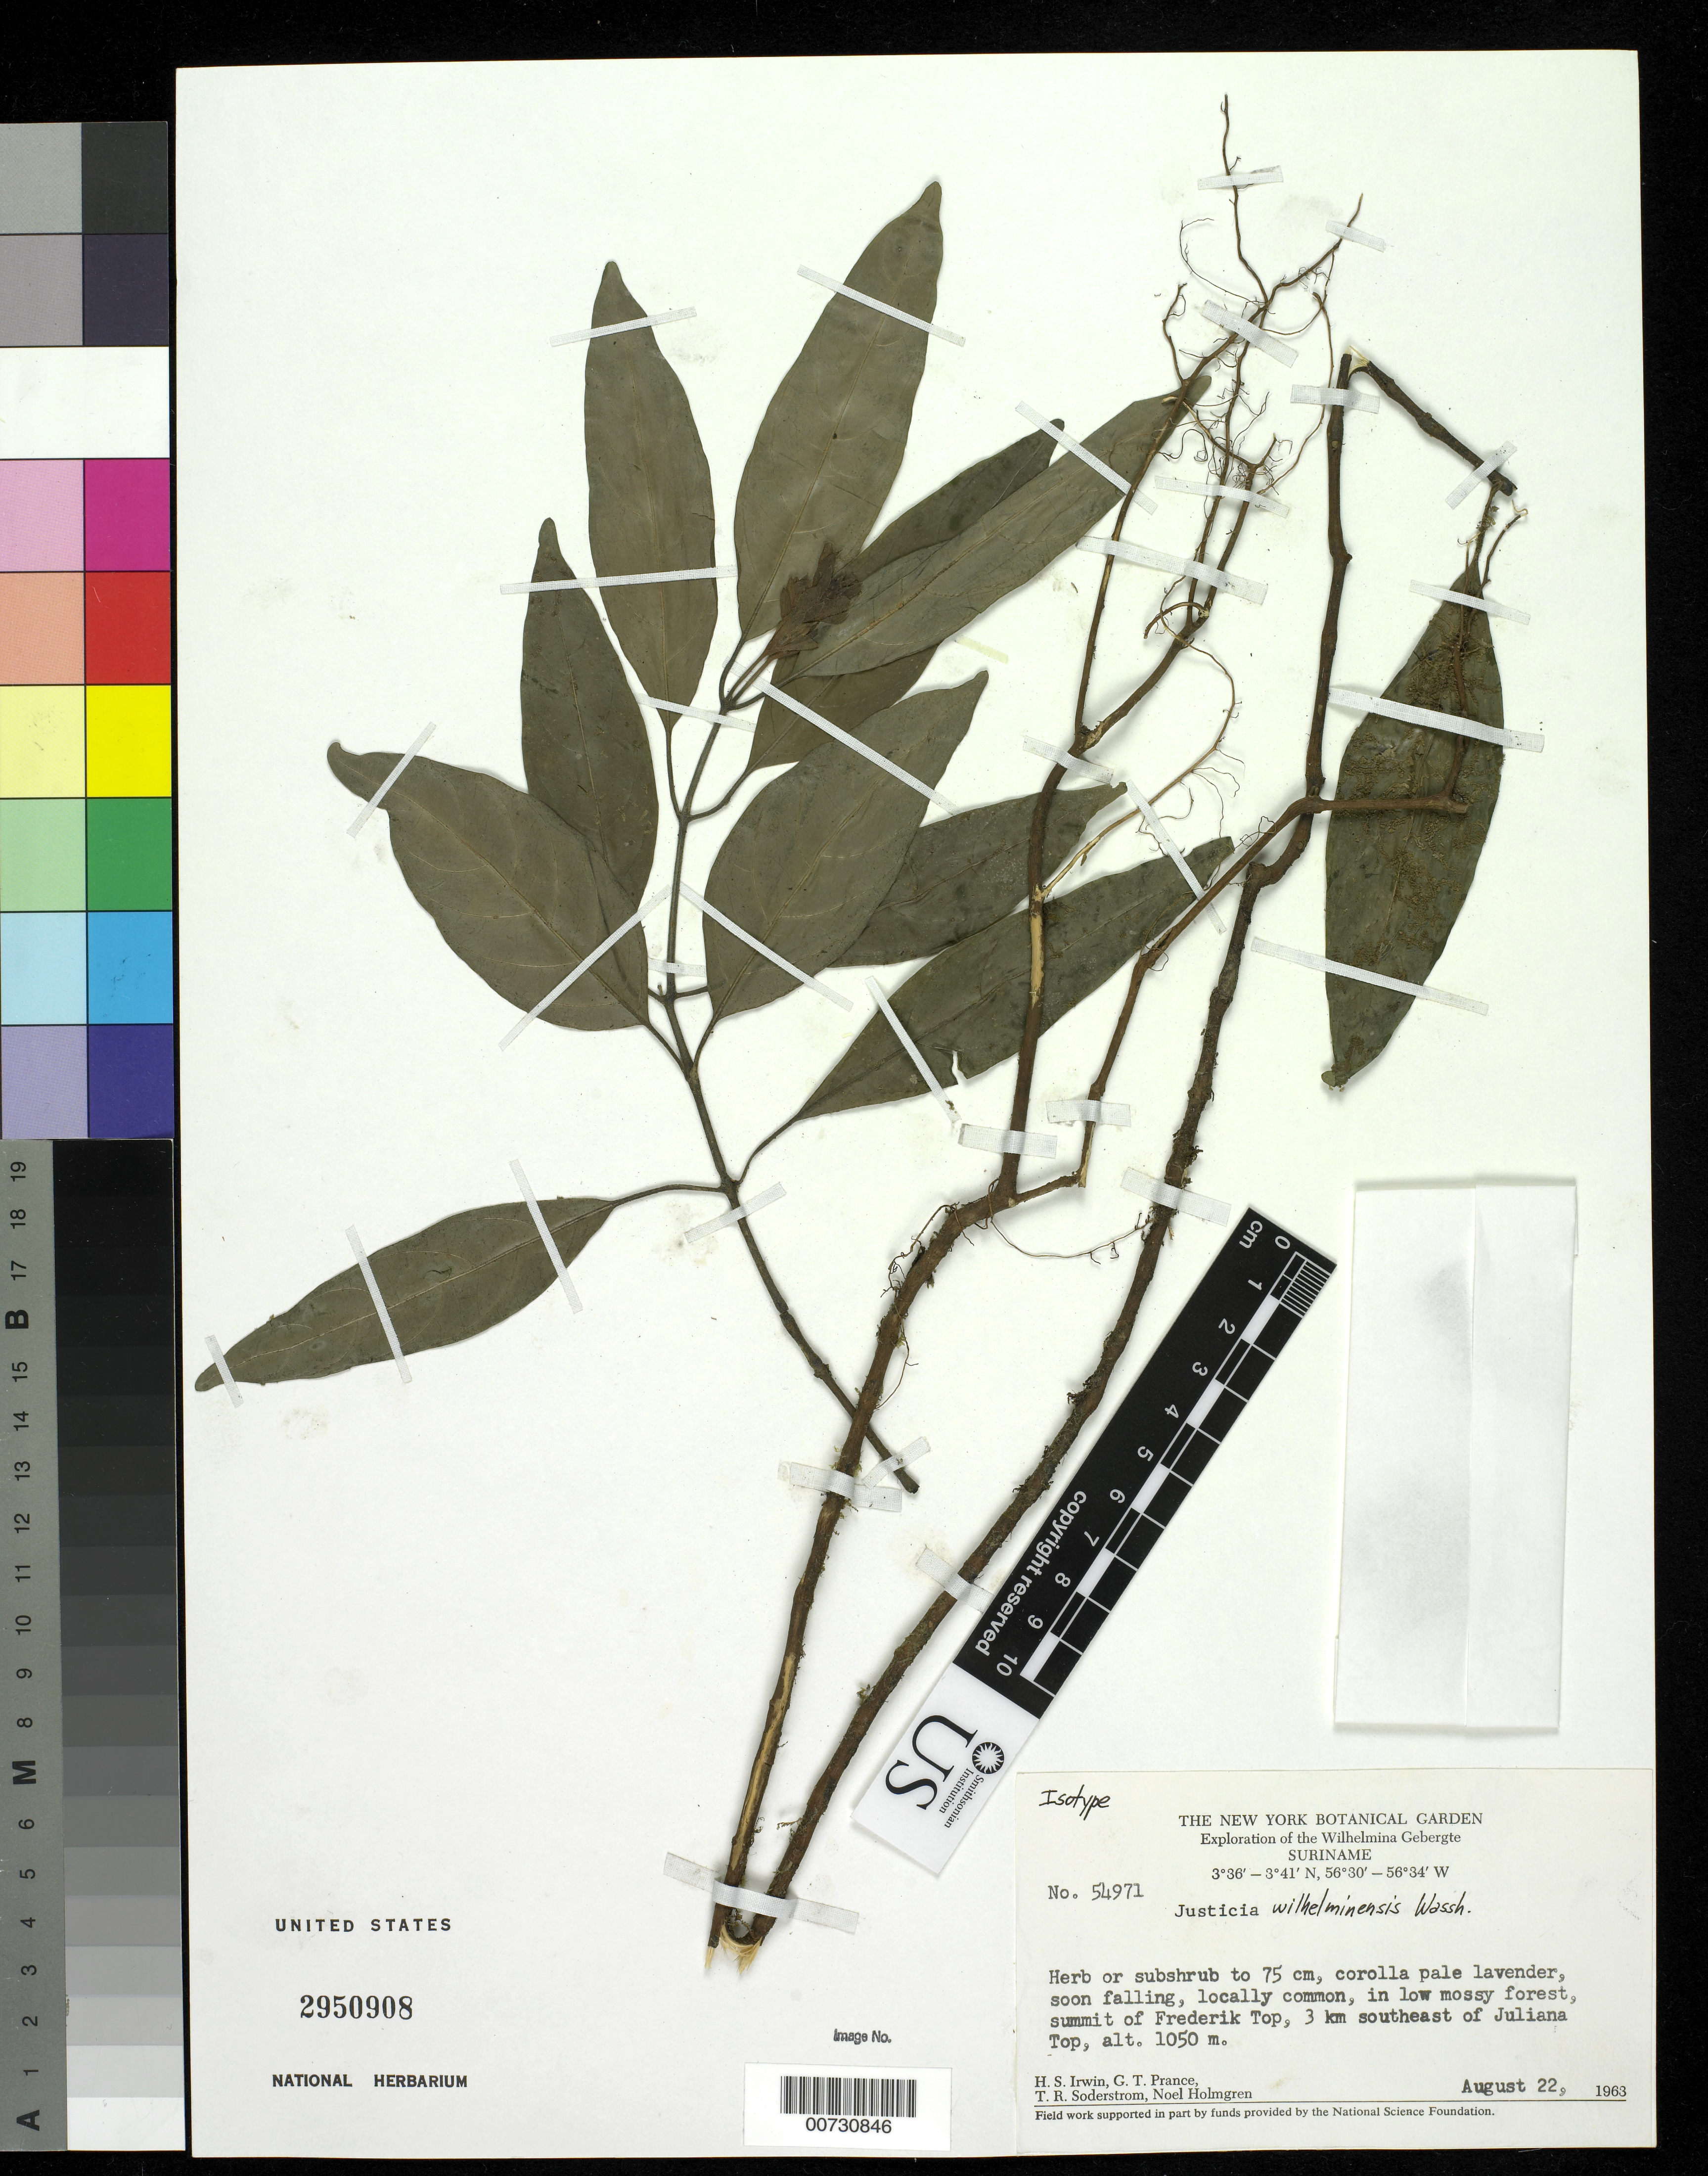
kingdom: Plantae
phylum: Tracheophyta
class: Magnoliopsida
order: Lamiales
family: Acanthaceae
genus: Justicia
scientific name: Justicia wilhelminensis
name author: Wassh.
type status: Isotype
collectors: H. Irwin, G. T. Prance, T. R. Soderstrom & N. H. Holmgren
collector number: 54971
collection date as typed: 22 Aug 1963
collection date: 1963-08-22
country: Suriname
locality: Summit of Frederik Top, 3 km SE of Juliana Top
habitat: In low mossy forest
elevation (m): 1050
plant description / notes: Exploration of the Wilhelmina Gebergte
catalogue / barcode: US 2950908